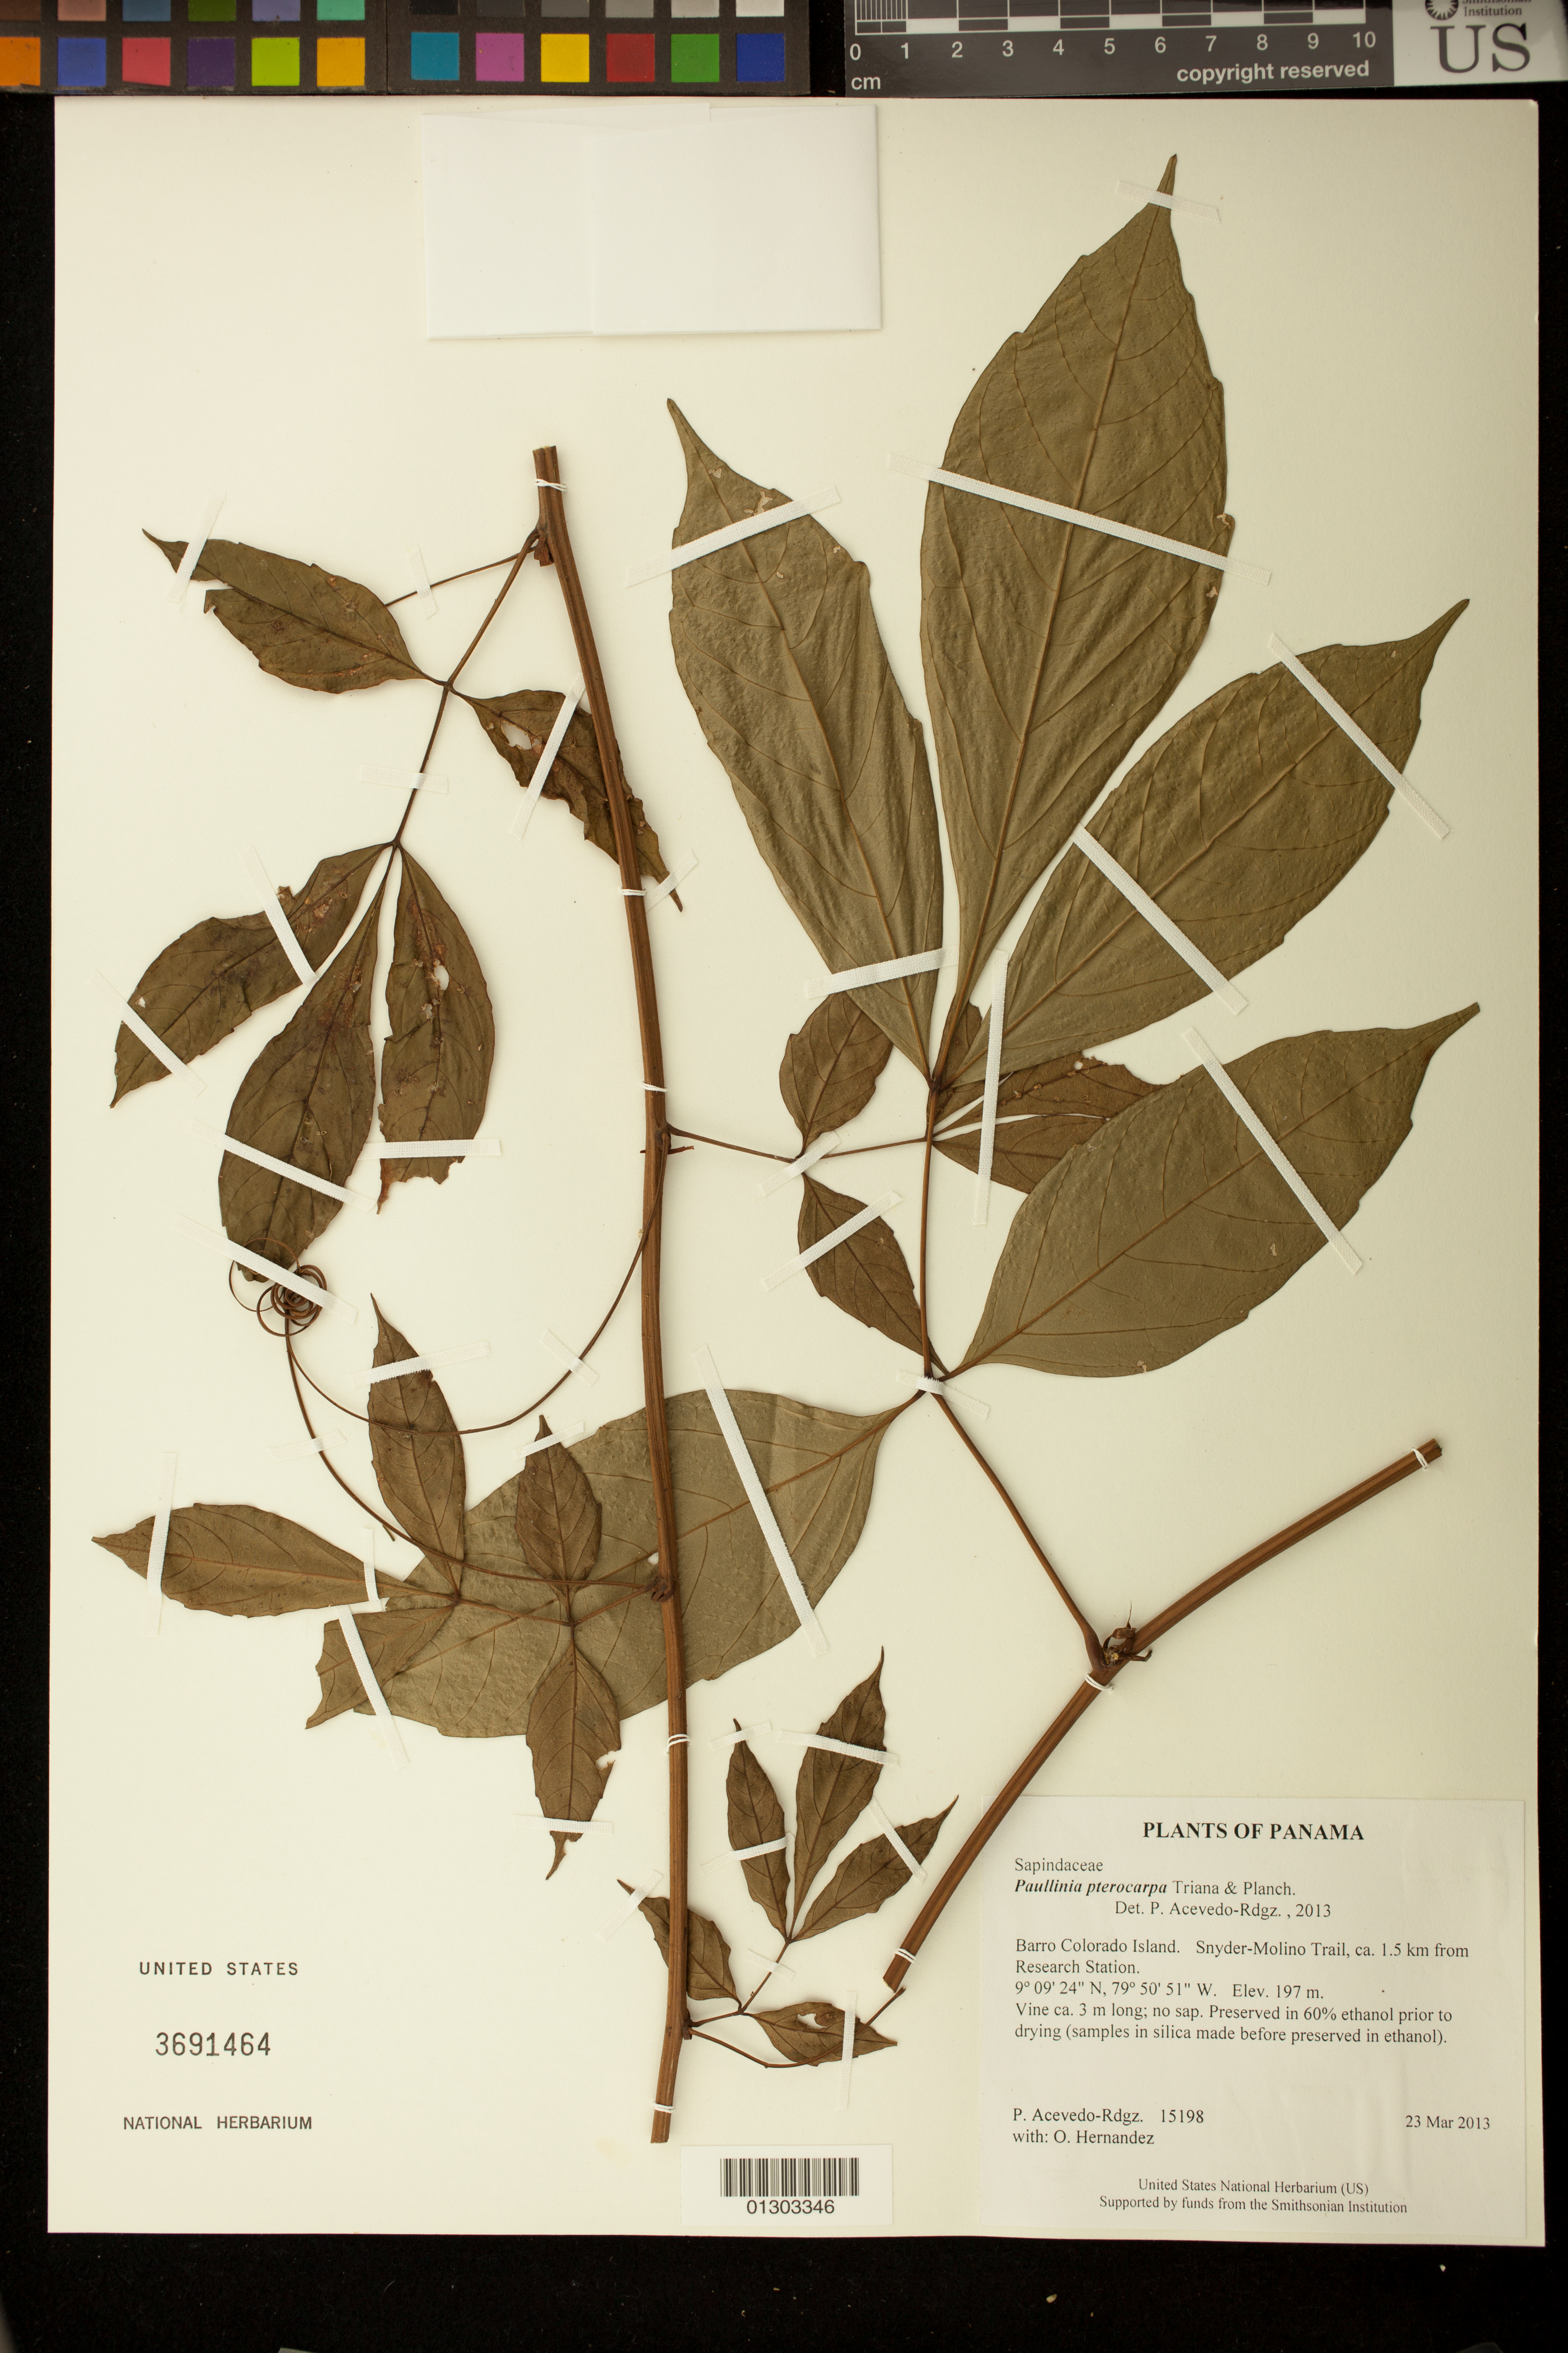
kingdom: Plantae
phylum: Tracheophyta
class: Magnoliopsida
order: Sapindales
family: Sapindaceae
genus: Paullinia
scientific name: Paullinia trisulca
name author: Radlk.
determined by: Acevedo-Rodriguez, P., (US), Smithsonian Institution - National Museum of Natural History (UNITED STATES)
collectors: P. Acevedo-Rodr. & O. Hernandez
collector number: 15198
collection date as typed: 23 Mar 2013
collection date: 2013-03-23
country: Panama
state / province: Panamá Oeste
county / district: Canal Zone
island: Barro Colorado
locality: Snyder-Molino Trail, ca. 1.5 km from Research Station.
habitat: Along trail.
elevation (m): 197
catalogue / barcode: US 3691464